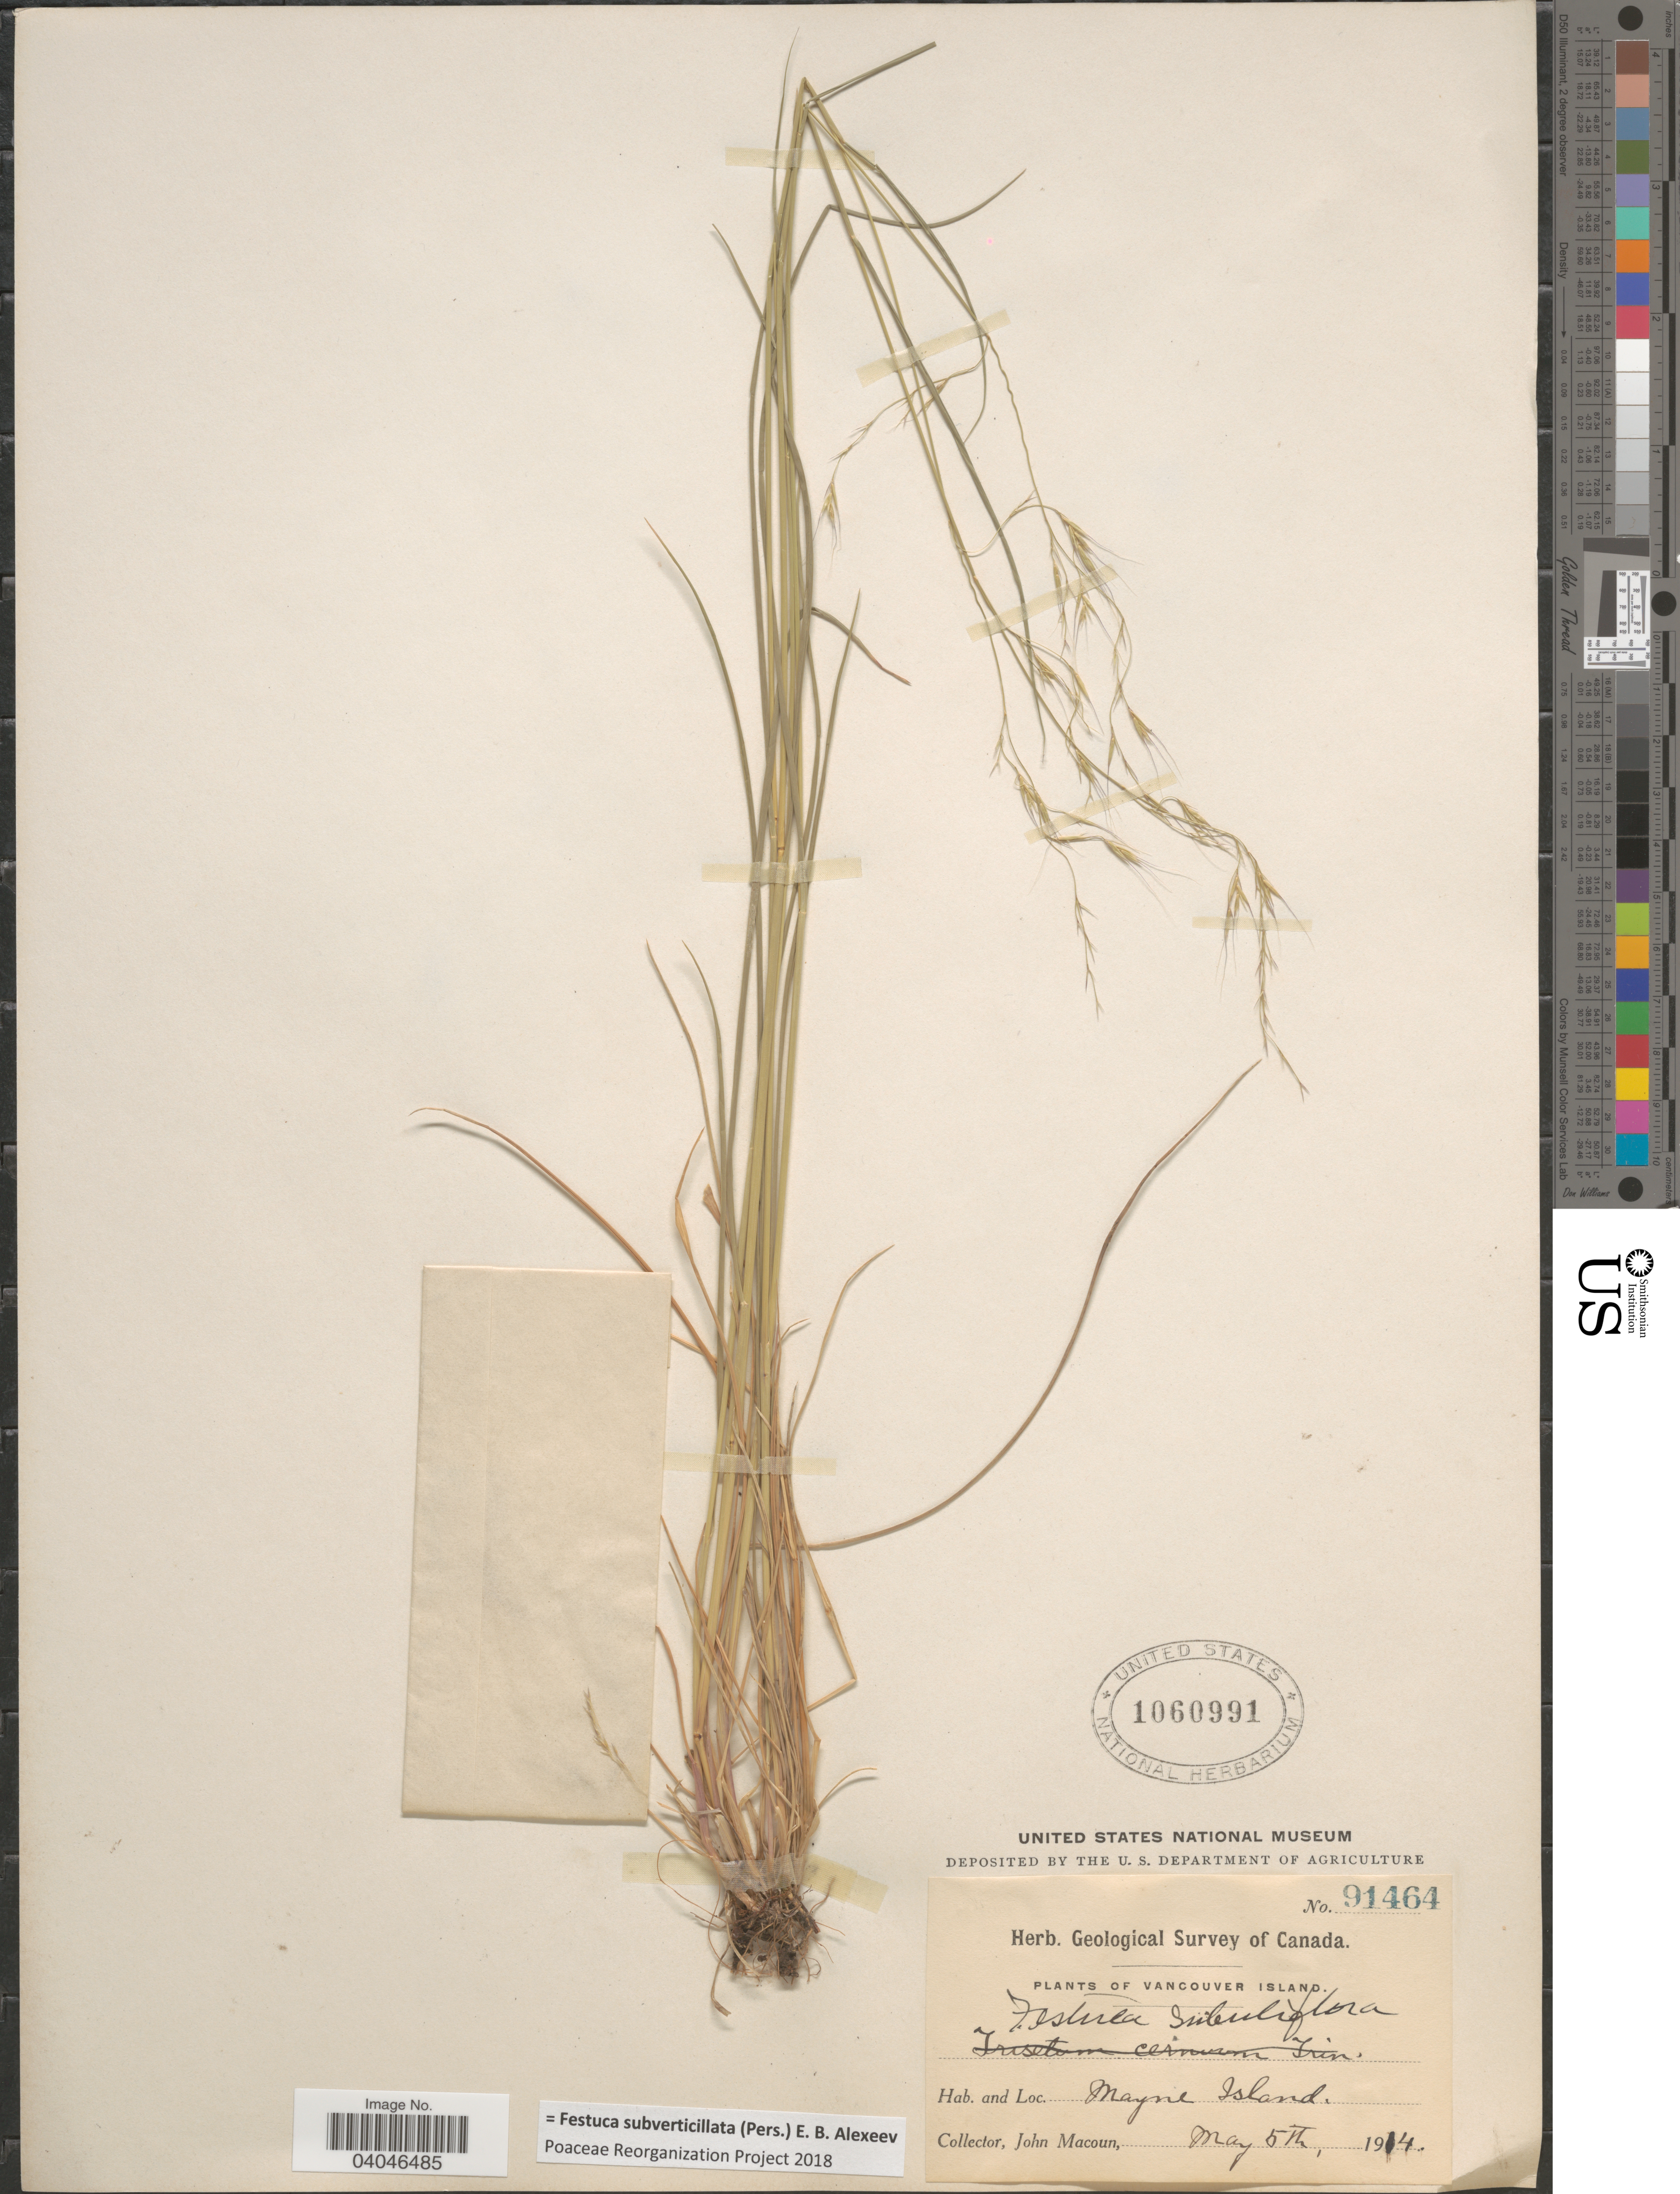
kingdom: Plantae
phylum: Tracheophyta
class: Liliopsida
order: Poales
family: Poaceae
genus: Festuca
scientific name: Festuca subverticillata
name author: (Pers.) E.B. Alexeev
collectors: J. Macoun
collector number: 91464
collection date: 1914-05-05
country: Canada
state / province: British Columbia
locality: Vancouver Island. Mayne Island.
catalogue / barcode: US 1060991